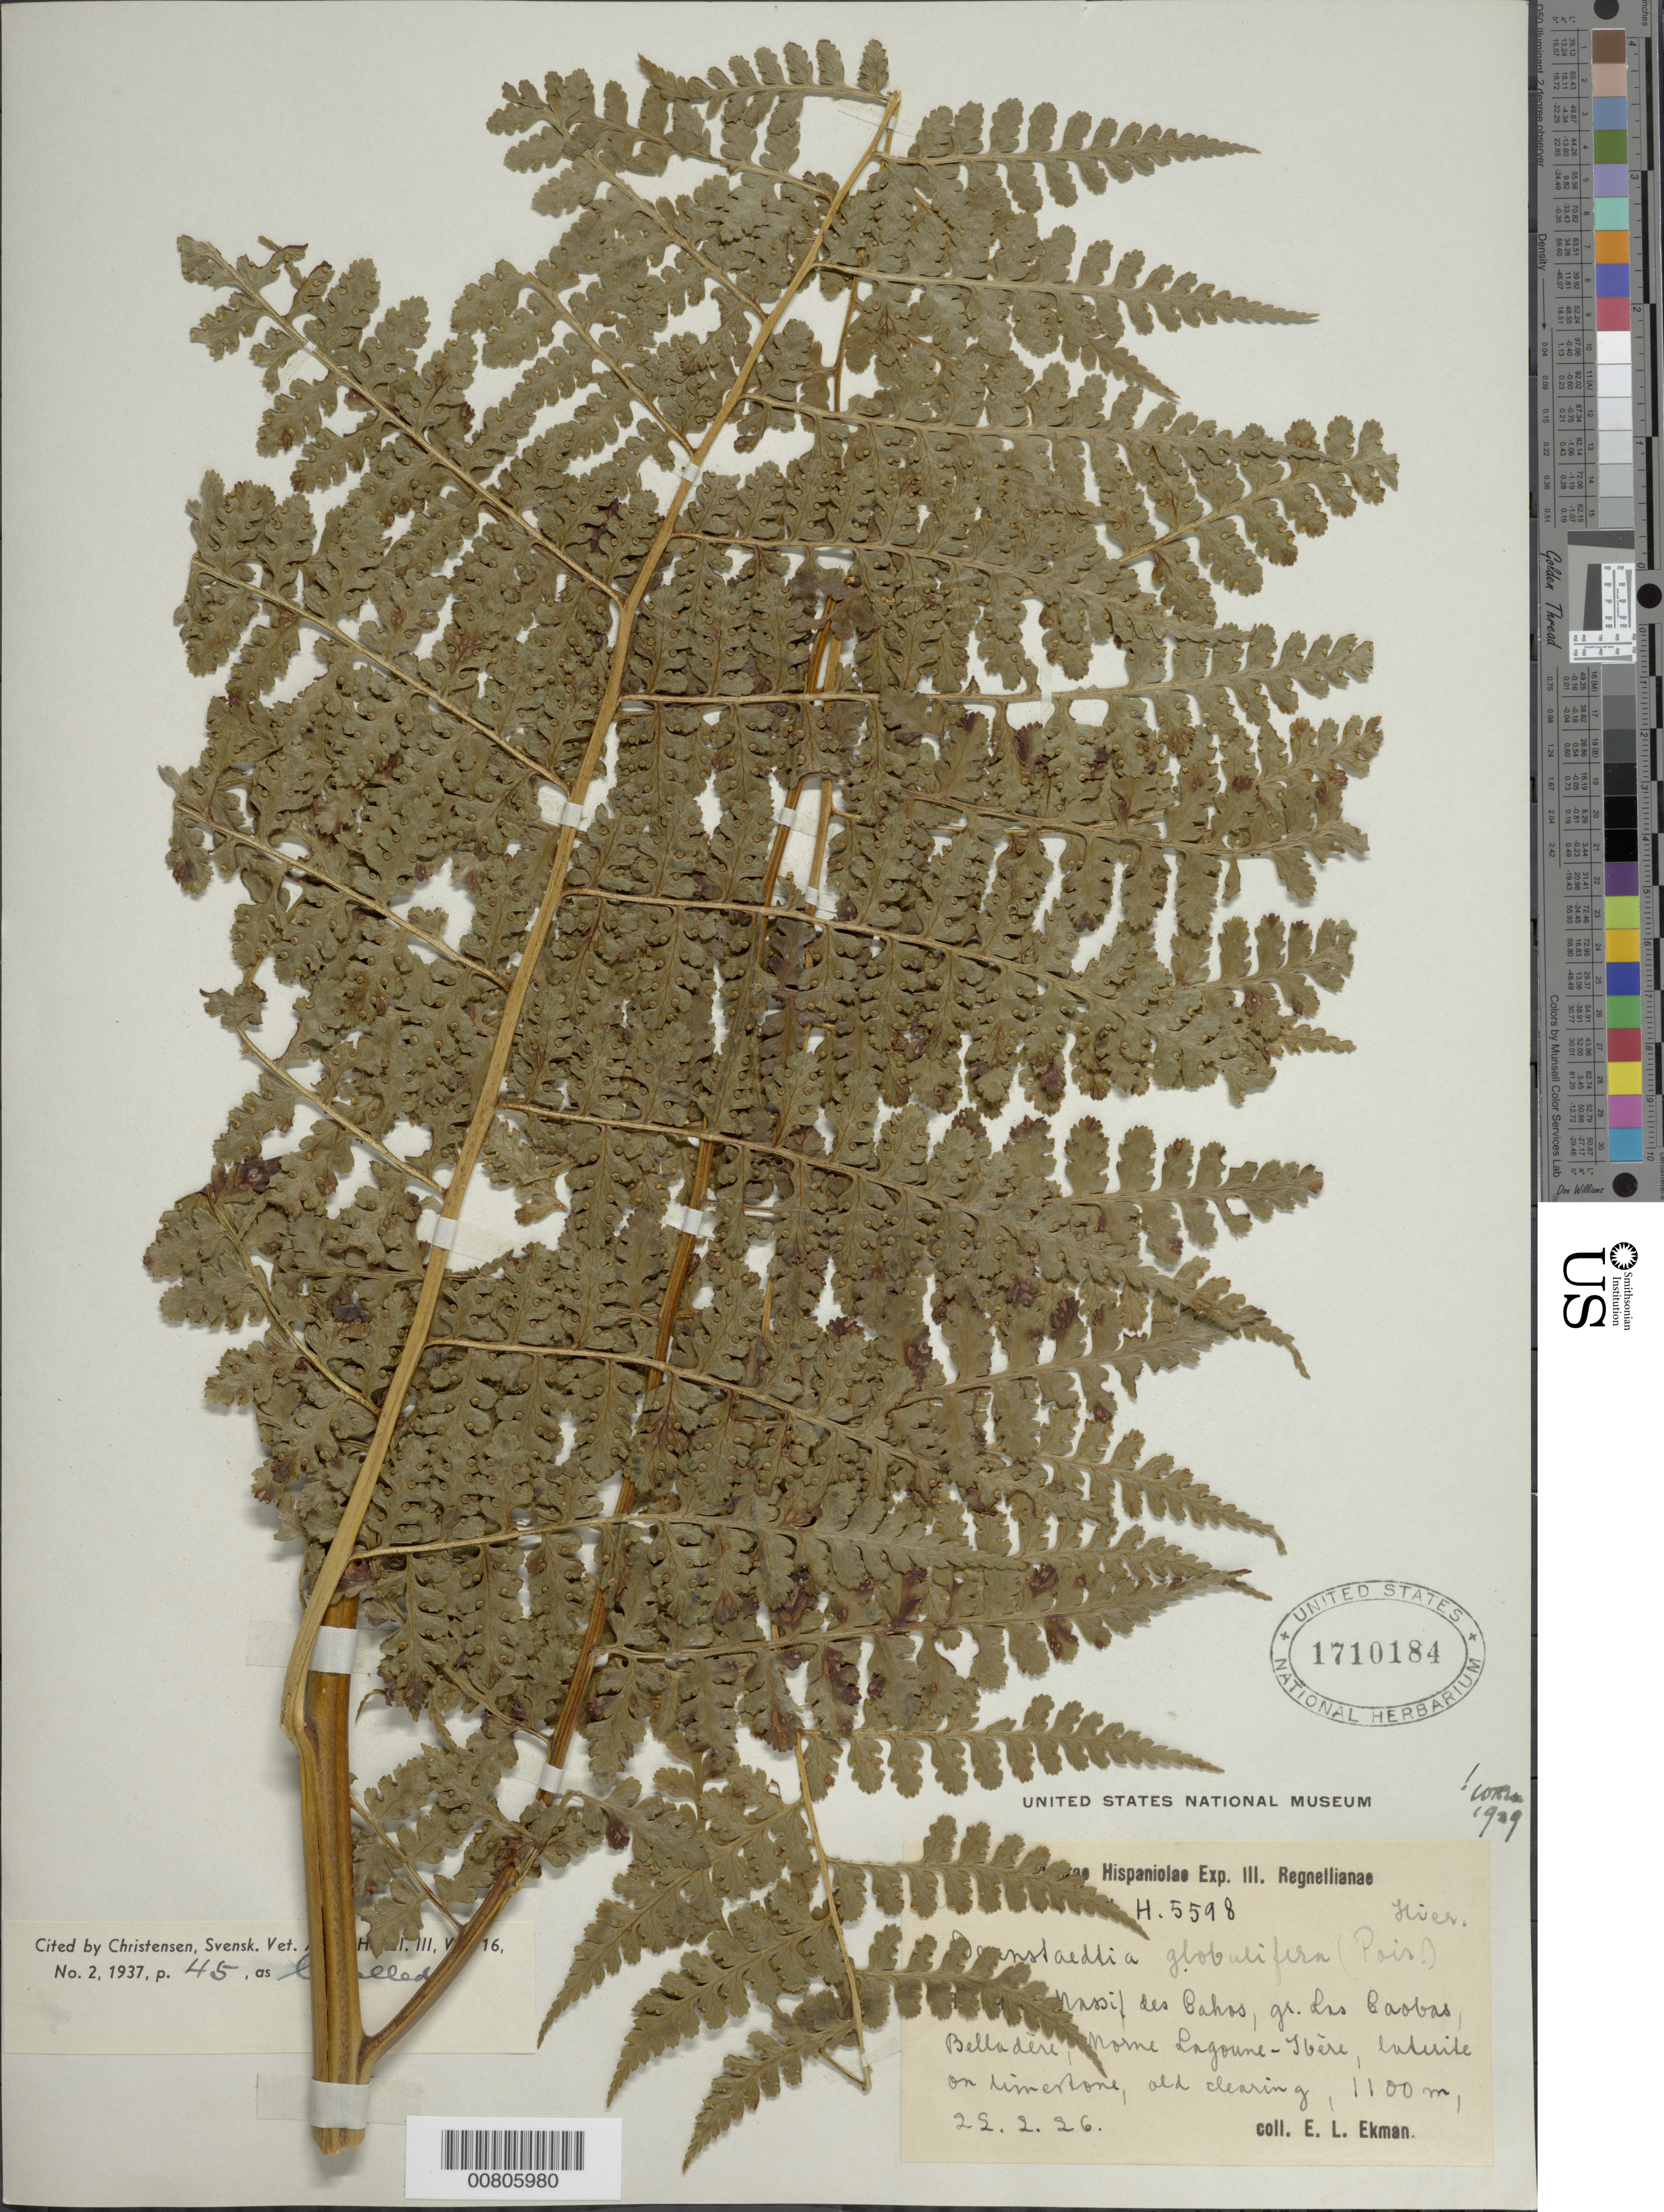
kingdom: Plantae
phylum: Tracheophyta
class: Polypodiopsida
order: Polypodiales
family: Dennstaedtiaceae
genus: Dennstaedtia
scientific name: Dennstaedtia globulifera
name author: (Poir.) Hieron.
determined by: Christensen, C. F. A.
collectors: E. L. Ekman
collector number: H 5598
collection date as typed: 22 Feb 1926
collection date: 1926-02-22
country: Haiti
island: Hispaniola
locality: Massif de Cahos, gr. Los Caobas, Belladère, Morne Lagoune-Ibère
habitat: Laterite on limestone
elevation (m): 1100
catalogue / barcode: US 1710184